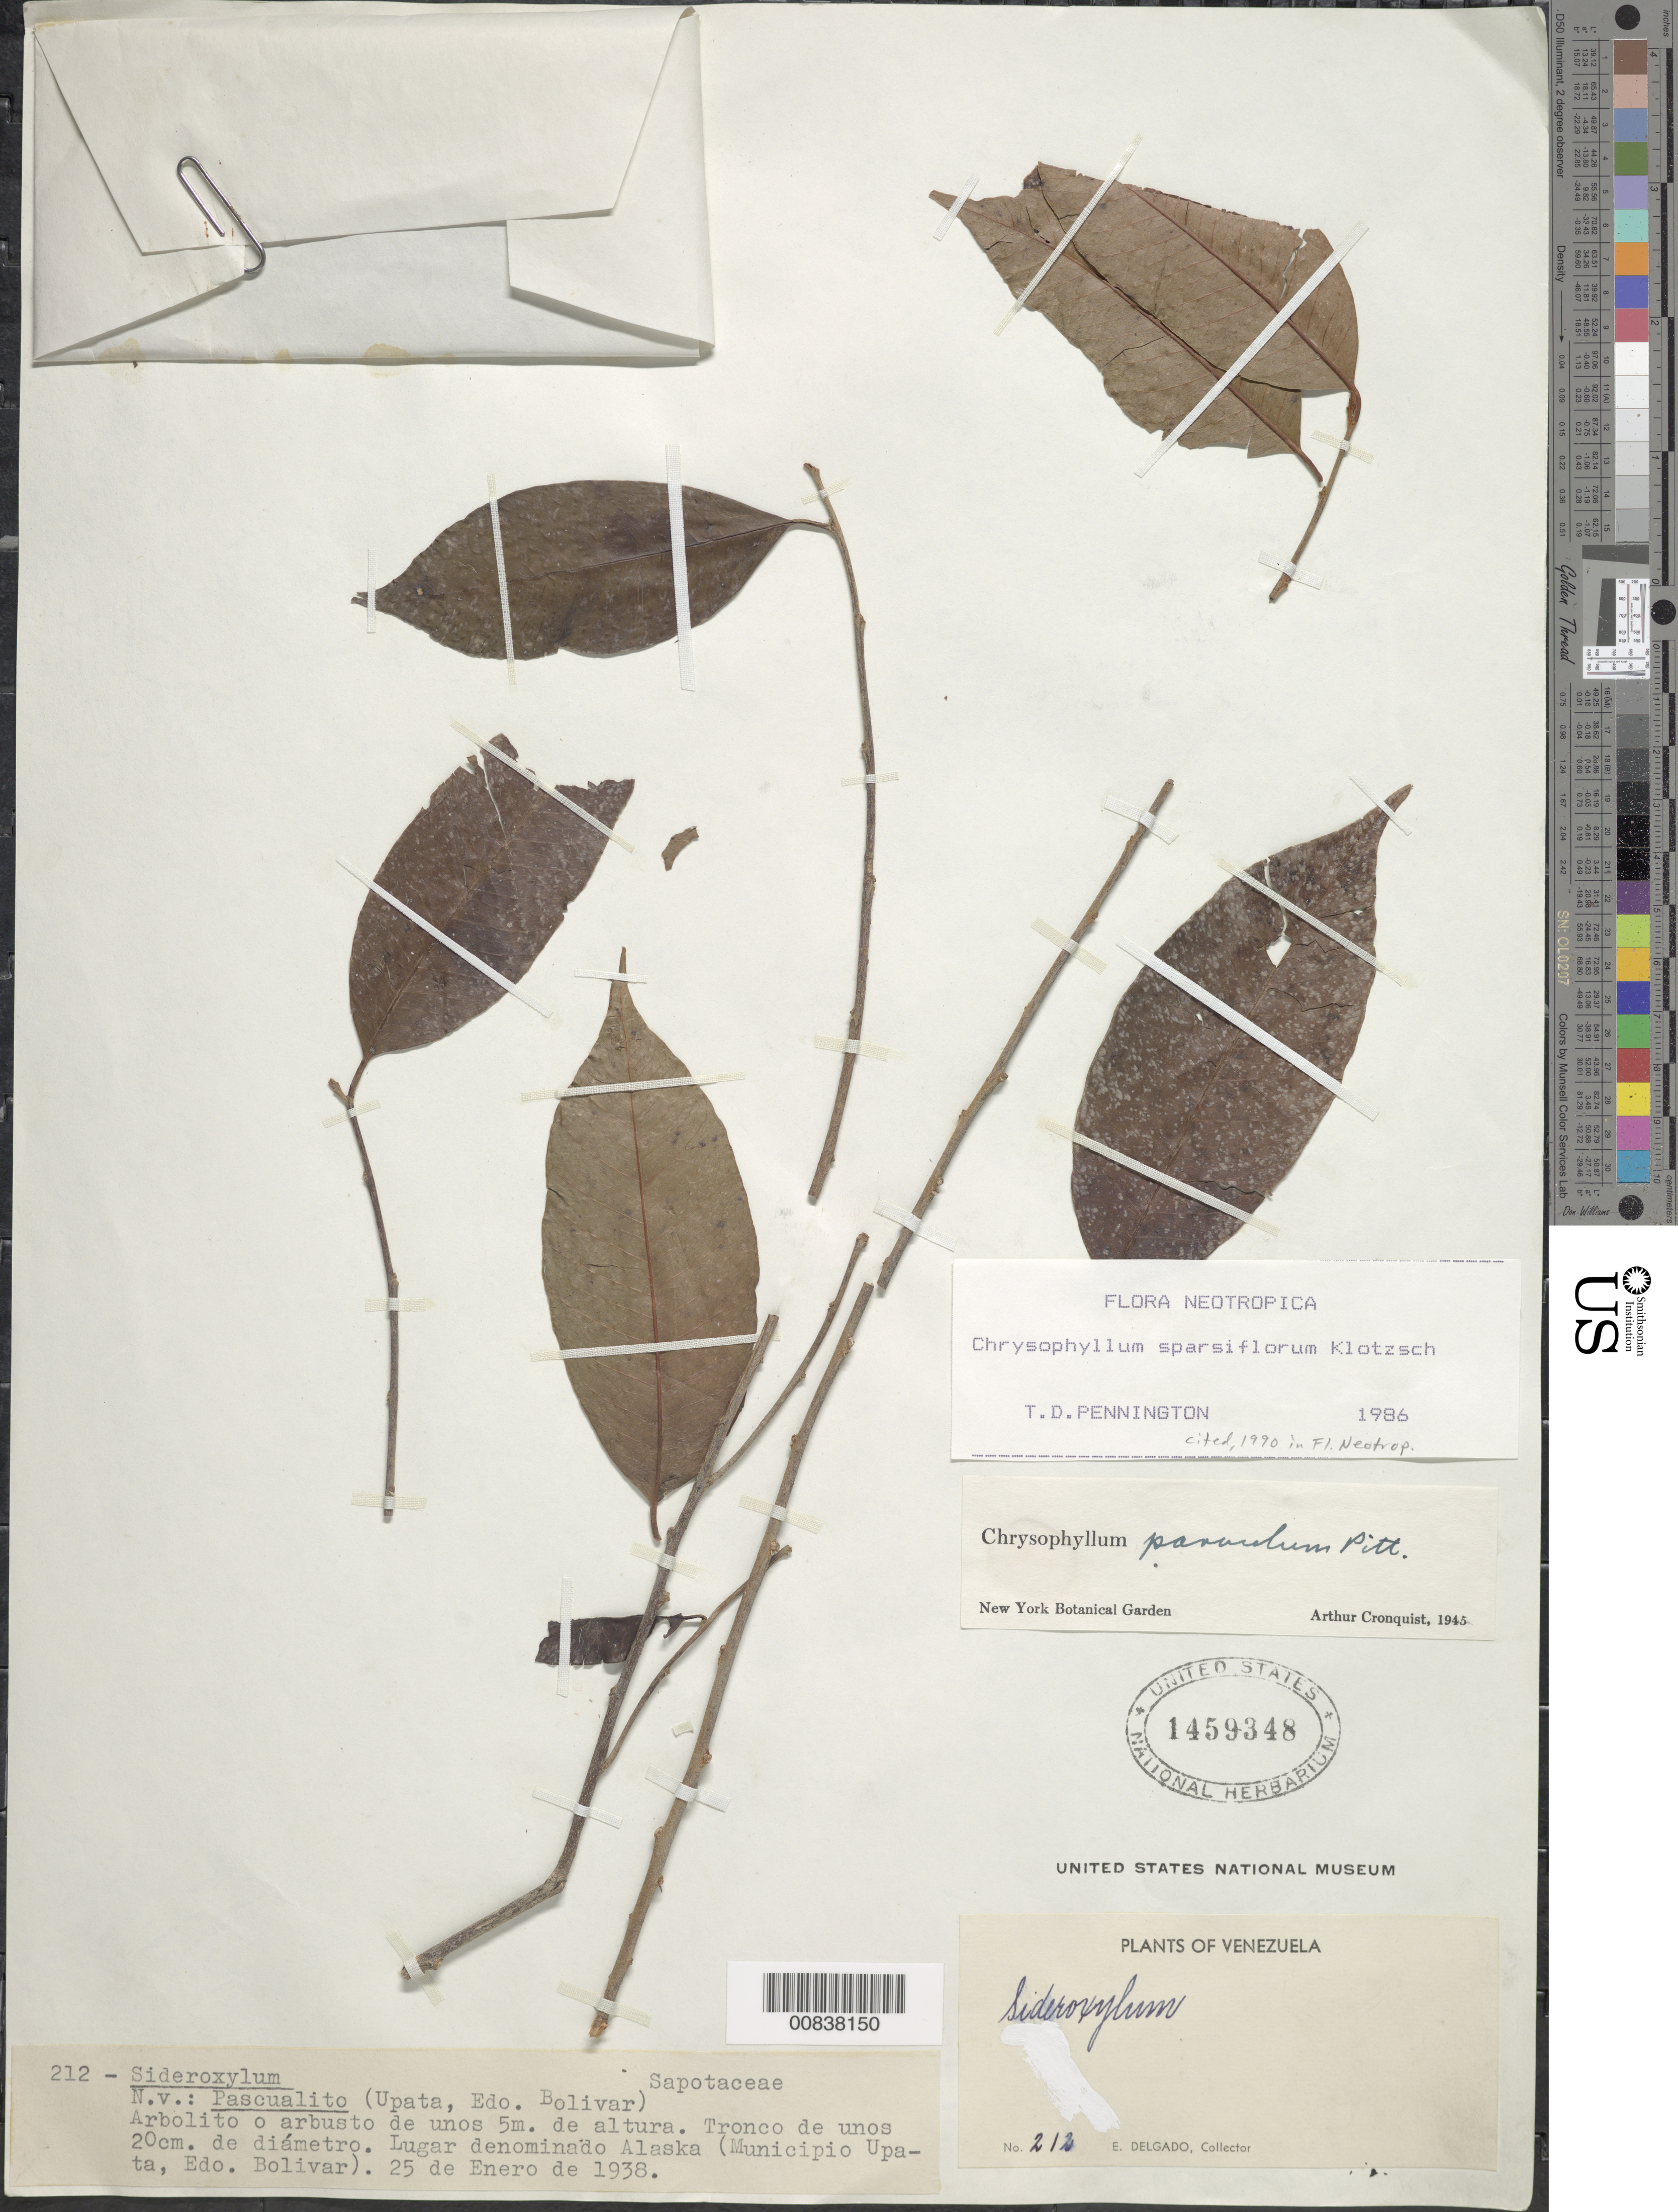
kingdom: Plantae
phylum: Tracheophyta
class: Magnoliopsida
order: Ericales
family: Sapotaceae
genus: Chrysophyllum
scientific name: Chrysophyllum sparsiflorum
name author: Klotzsch ex Miq.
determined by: Pennington, T. D., (K)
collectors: E. Delgado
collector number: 212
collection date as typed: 25-Jan-39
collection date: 1939-01-25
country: Venezuela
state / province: Bolívar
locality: Upata, lugar denominado Alaska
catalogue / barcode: US 1459348